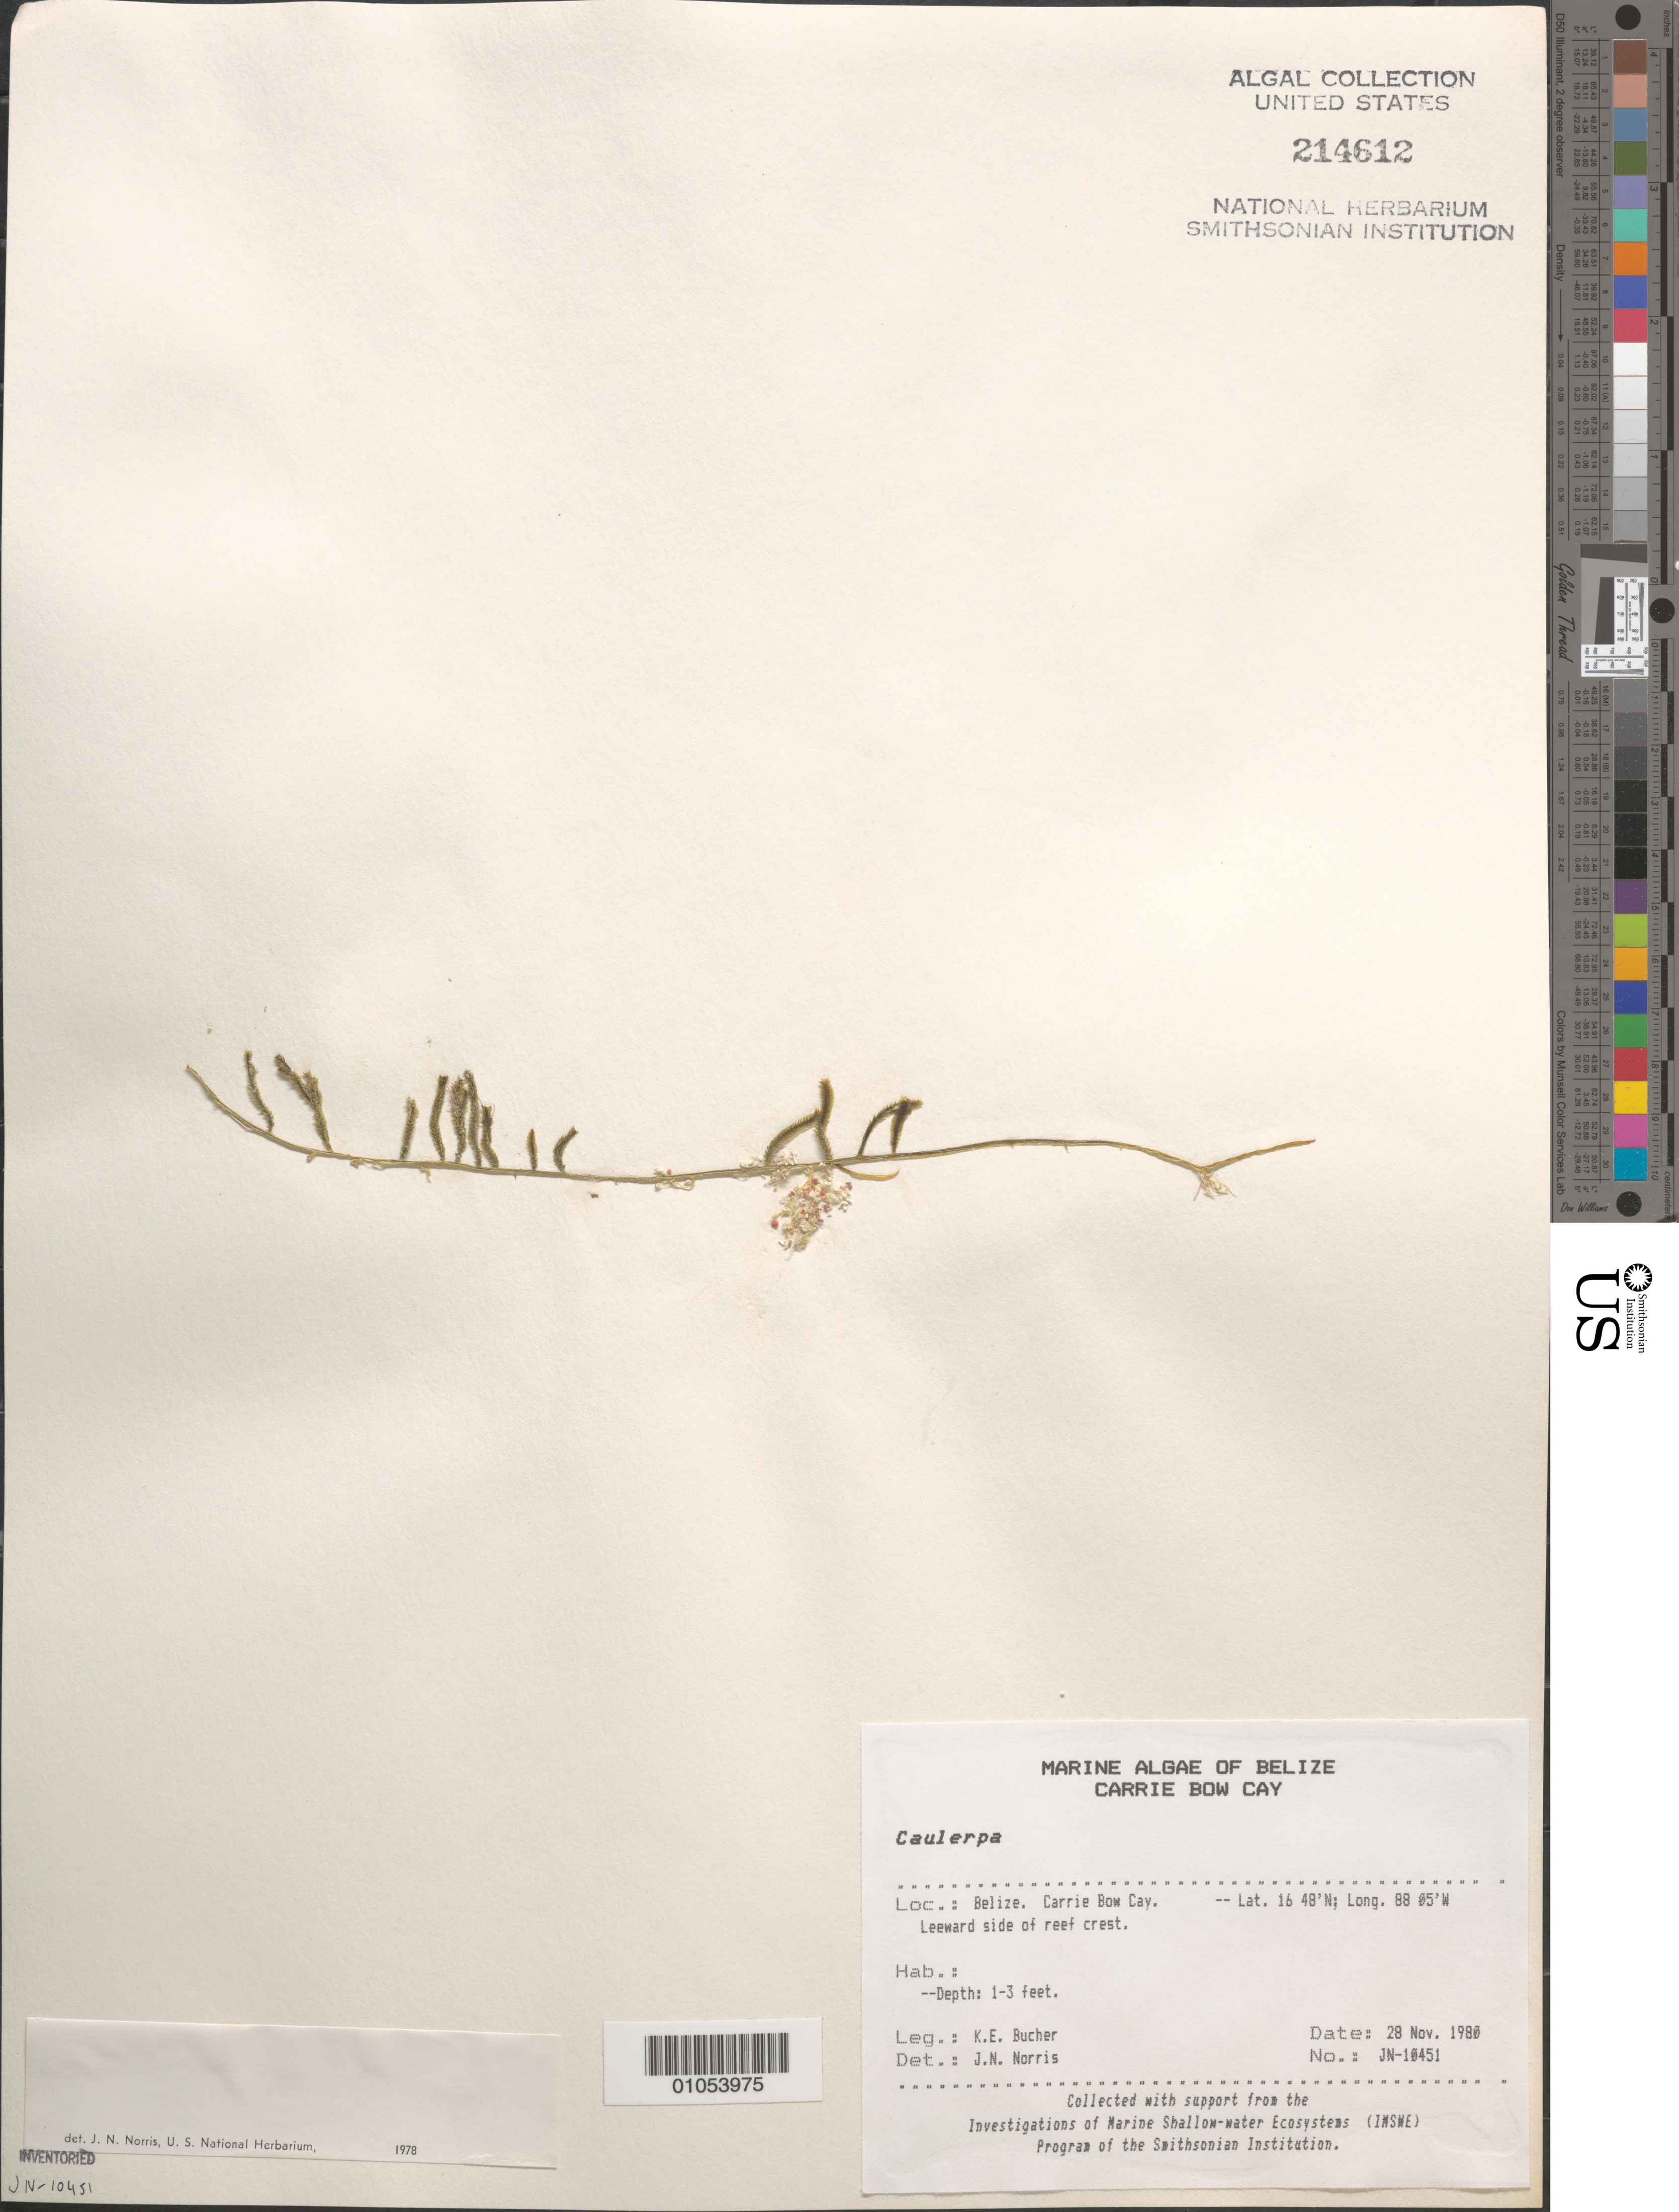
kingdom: Plantae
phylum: Chlorophyta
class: Ulvophyceae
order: Bryopsidales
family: Caulerpaceae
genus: Caulerpa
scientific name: Caulerpa sp.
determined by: Norris, James N.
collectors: K. E. Bucher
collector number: JN-10451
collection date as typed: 28 Nov 1980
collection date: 1980-11-28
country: Belize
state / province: Stann Creek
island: Carrie Bow Cay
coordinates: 16 48'N, 88 05'W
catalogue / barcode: US 214612